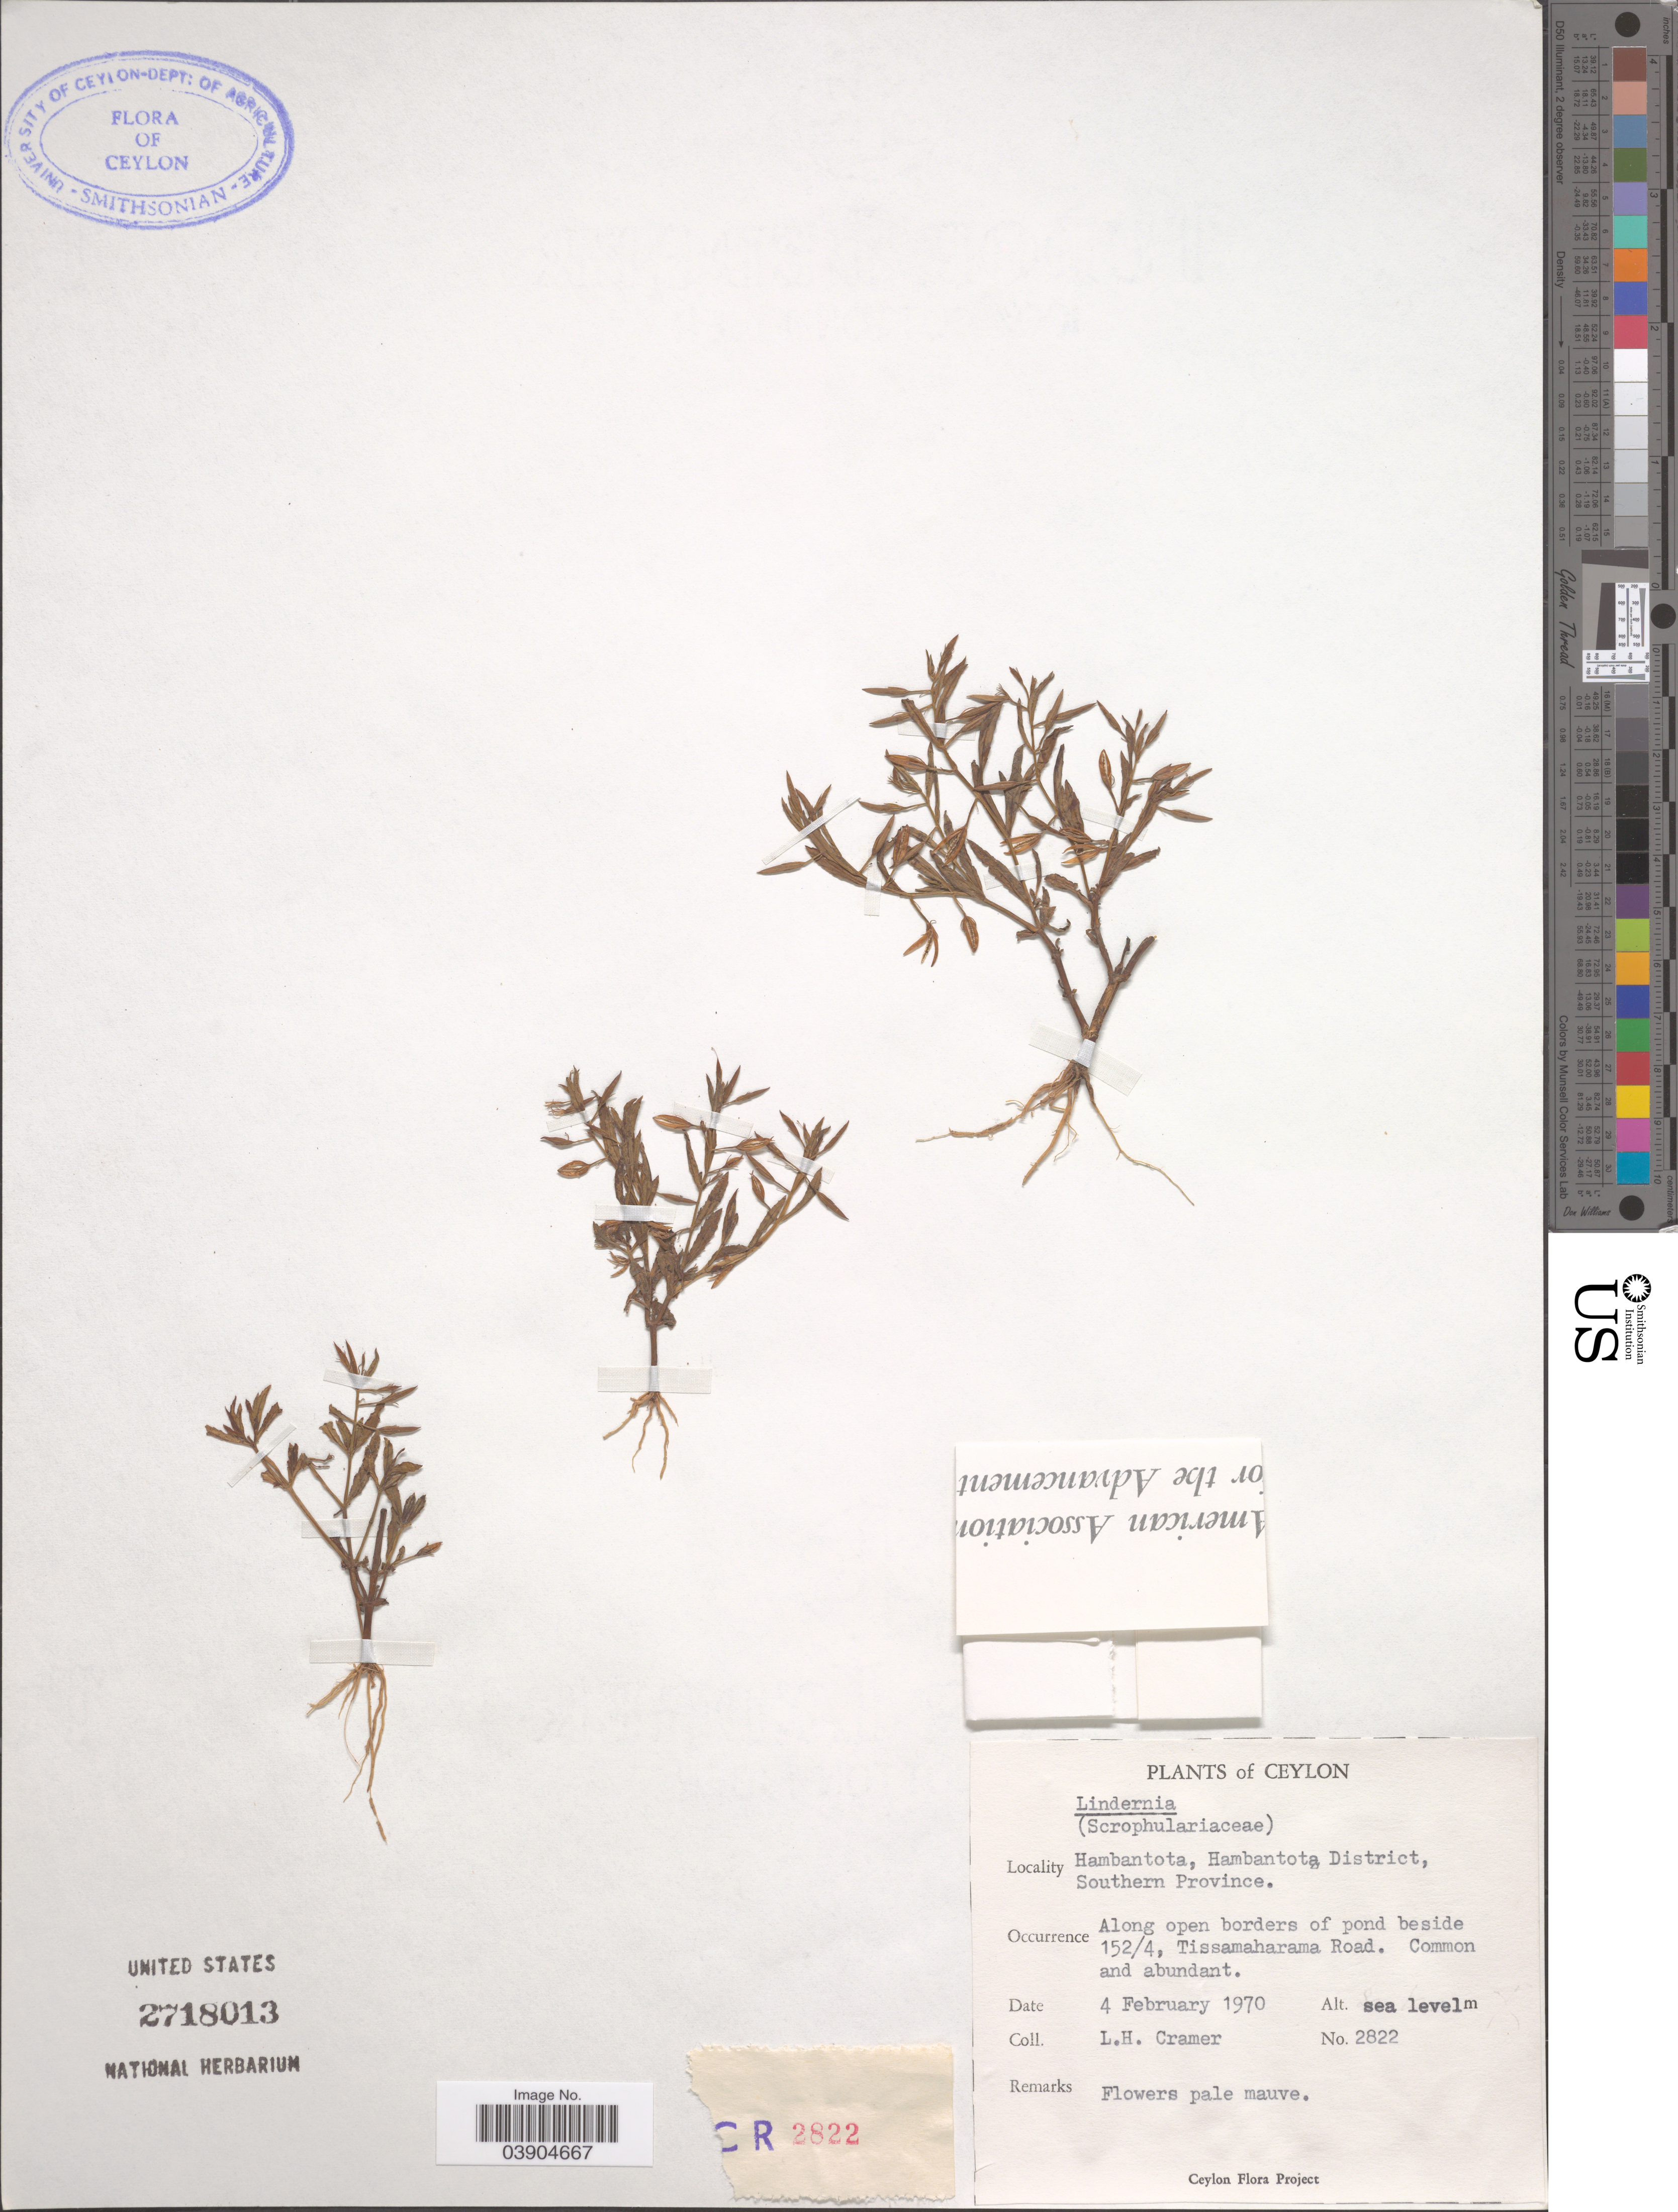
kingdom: Plantae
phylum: Tracheophyta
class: Magnoliopsida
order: Lamiales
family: Linderniaceae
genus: Lindernia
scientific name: Lindernia sp.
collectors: L. H. Cramer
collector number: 2822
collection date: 1970-02-04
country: Sri Lanka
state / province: Southern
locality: Ceylon. Hambantota, Hambantota District. Along open borders of pond beside 152/4, Tissamaharama Road.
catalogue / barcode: US 2718013